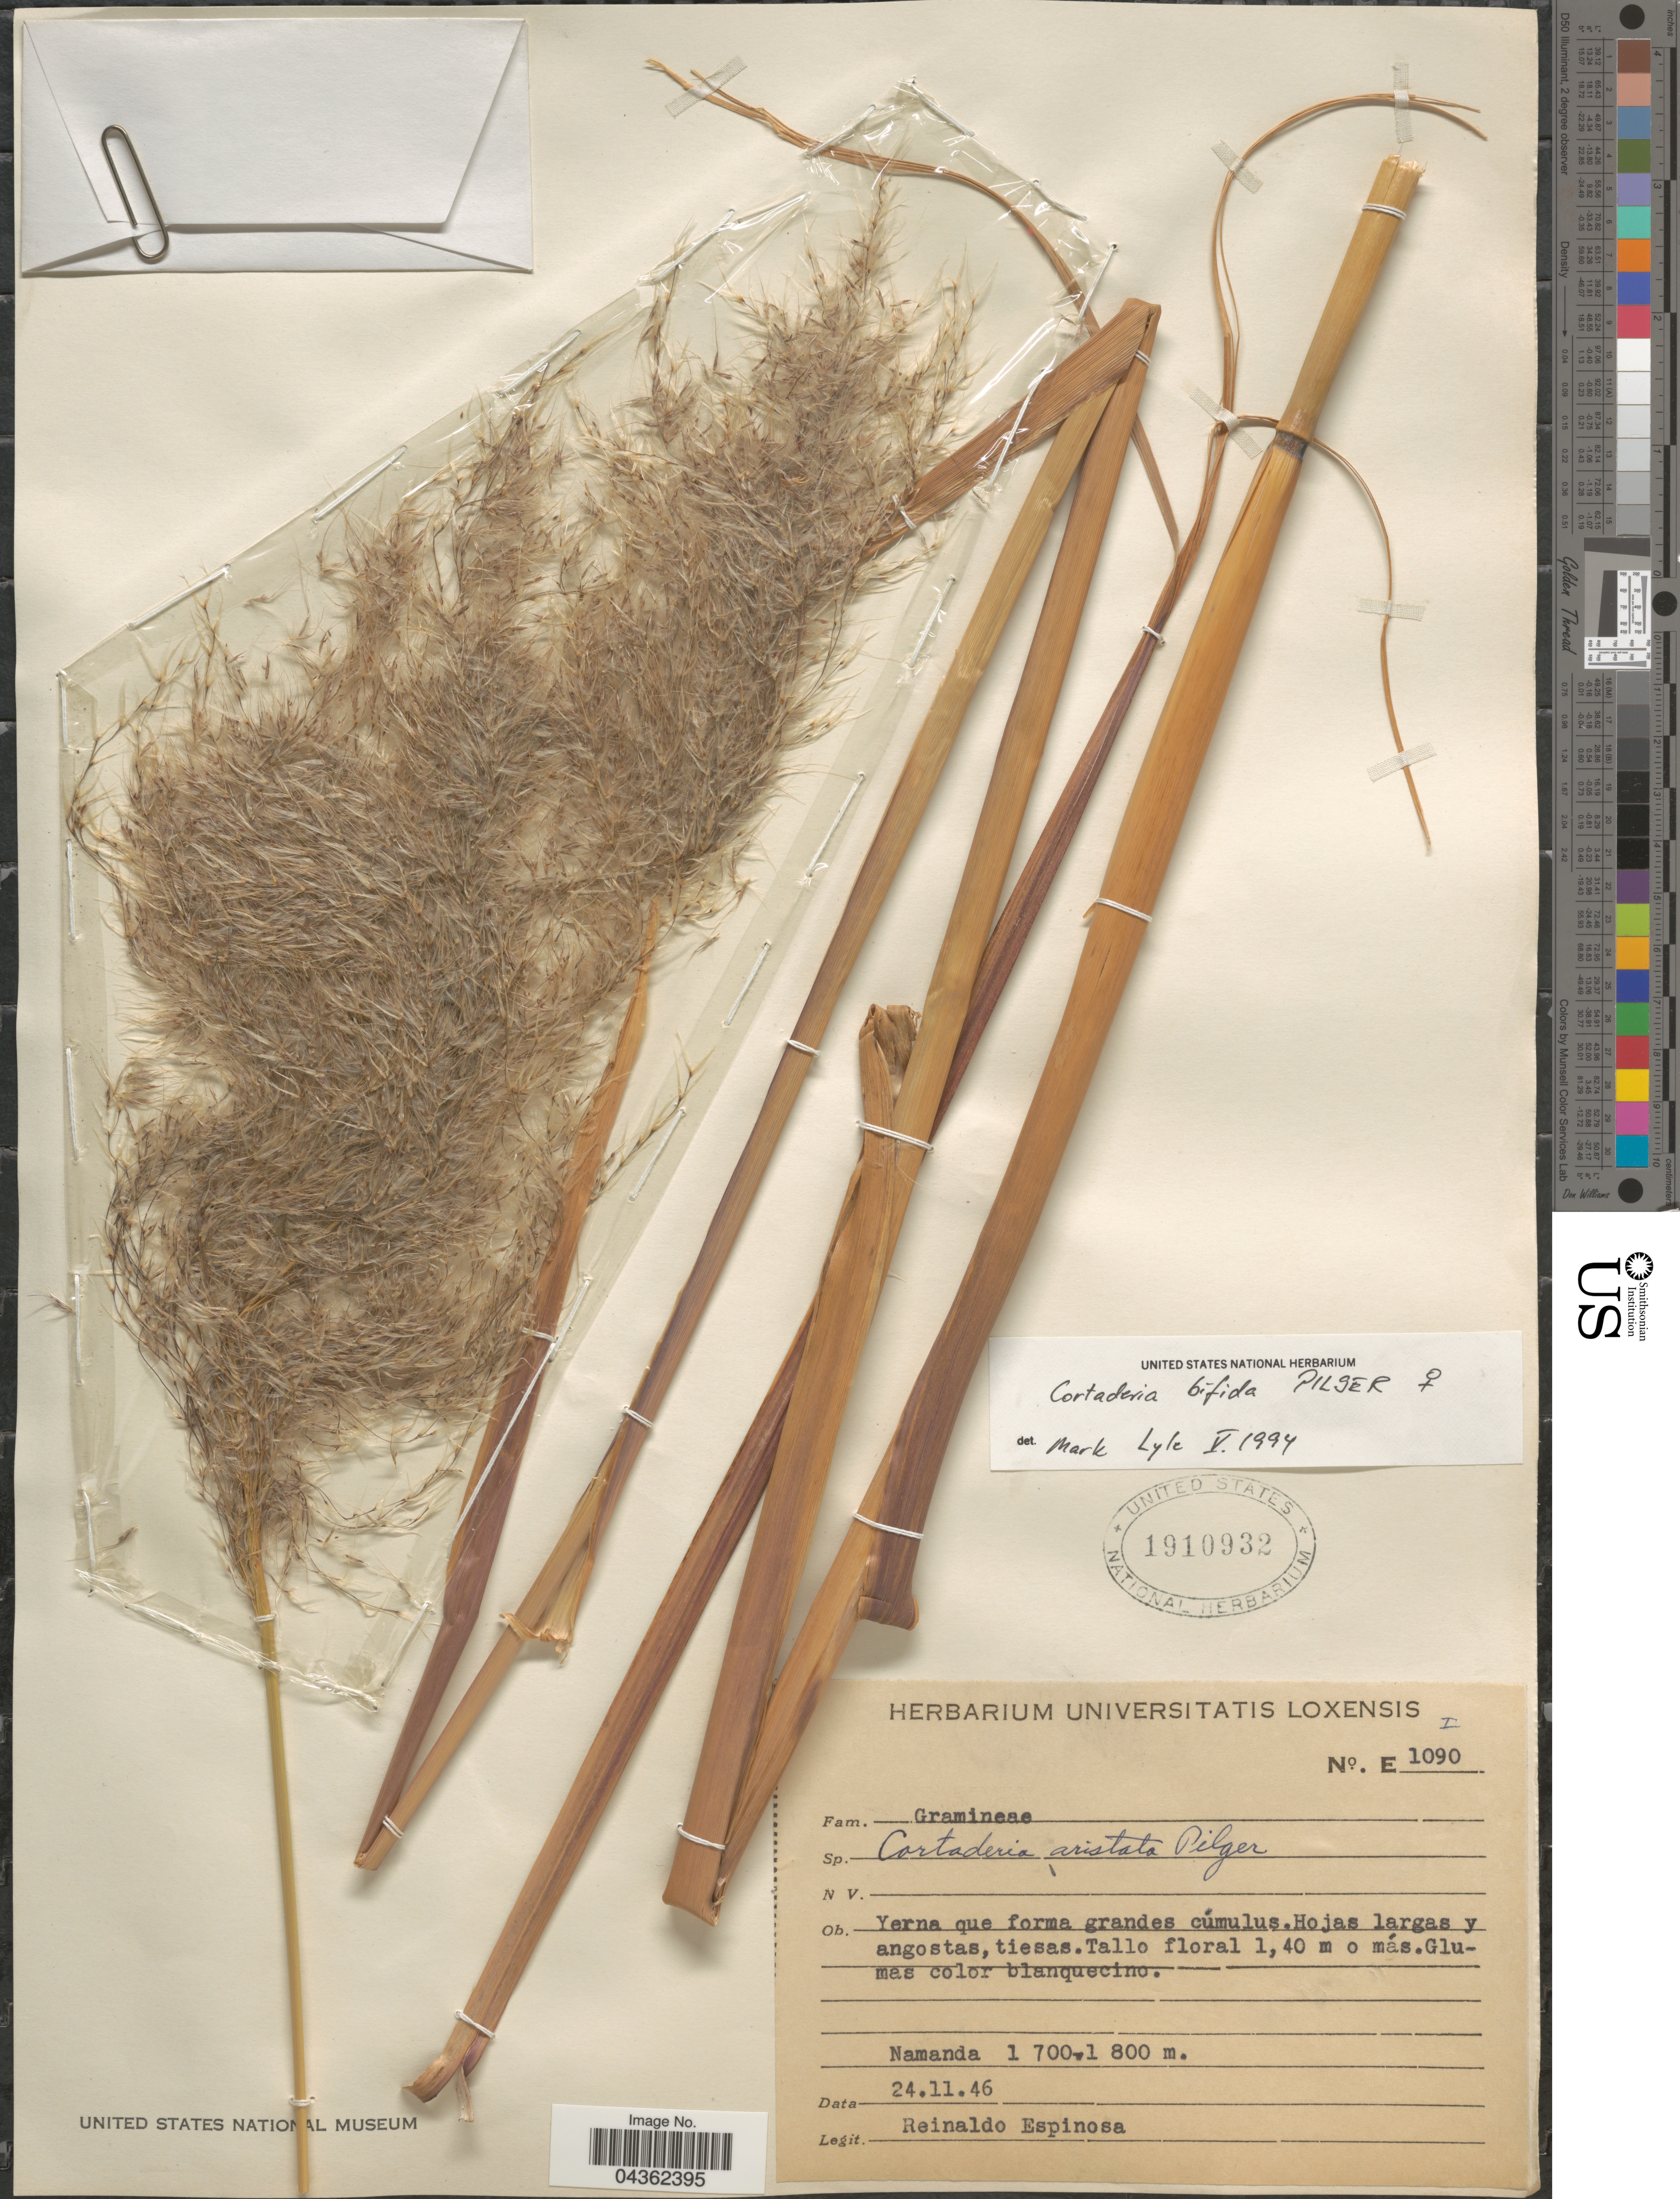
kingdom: Plantae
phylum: Tracheophyta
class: Liliopsida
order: Poales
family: Poaceae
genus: Cortaderia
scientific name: Cortaderia bifida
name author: Pilg.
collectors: R. Espinosa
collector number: E1090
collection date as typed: Transcribed d/m/y: 24/11/46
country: Ecuador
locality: Namanda.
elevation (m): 1700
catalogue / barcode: US 1910932